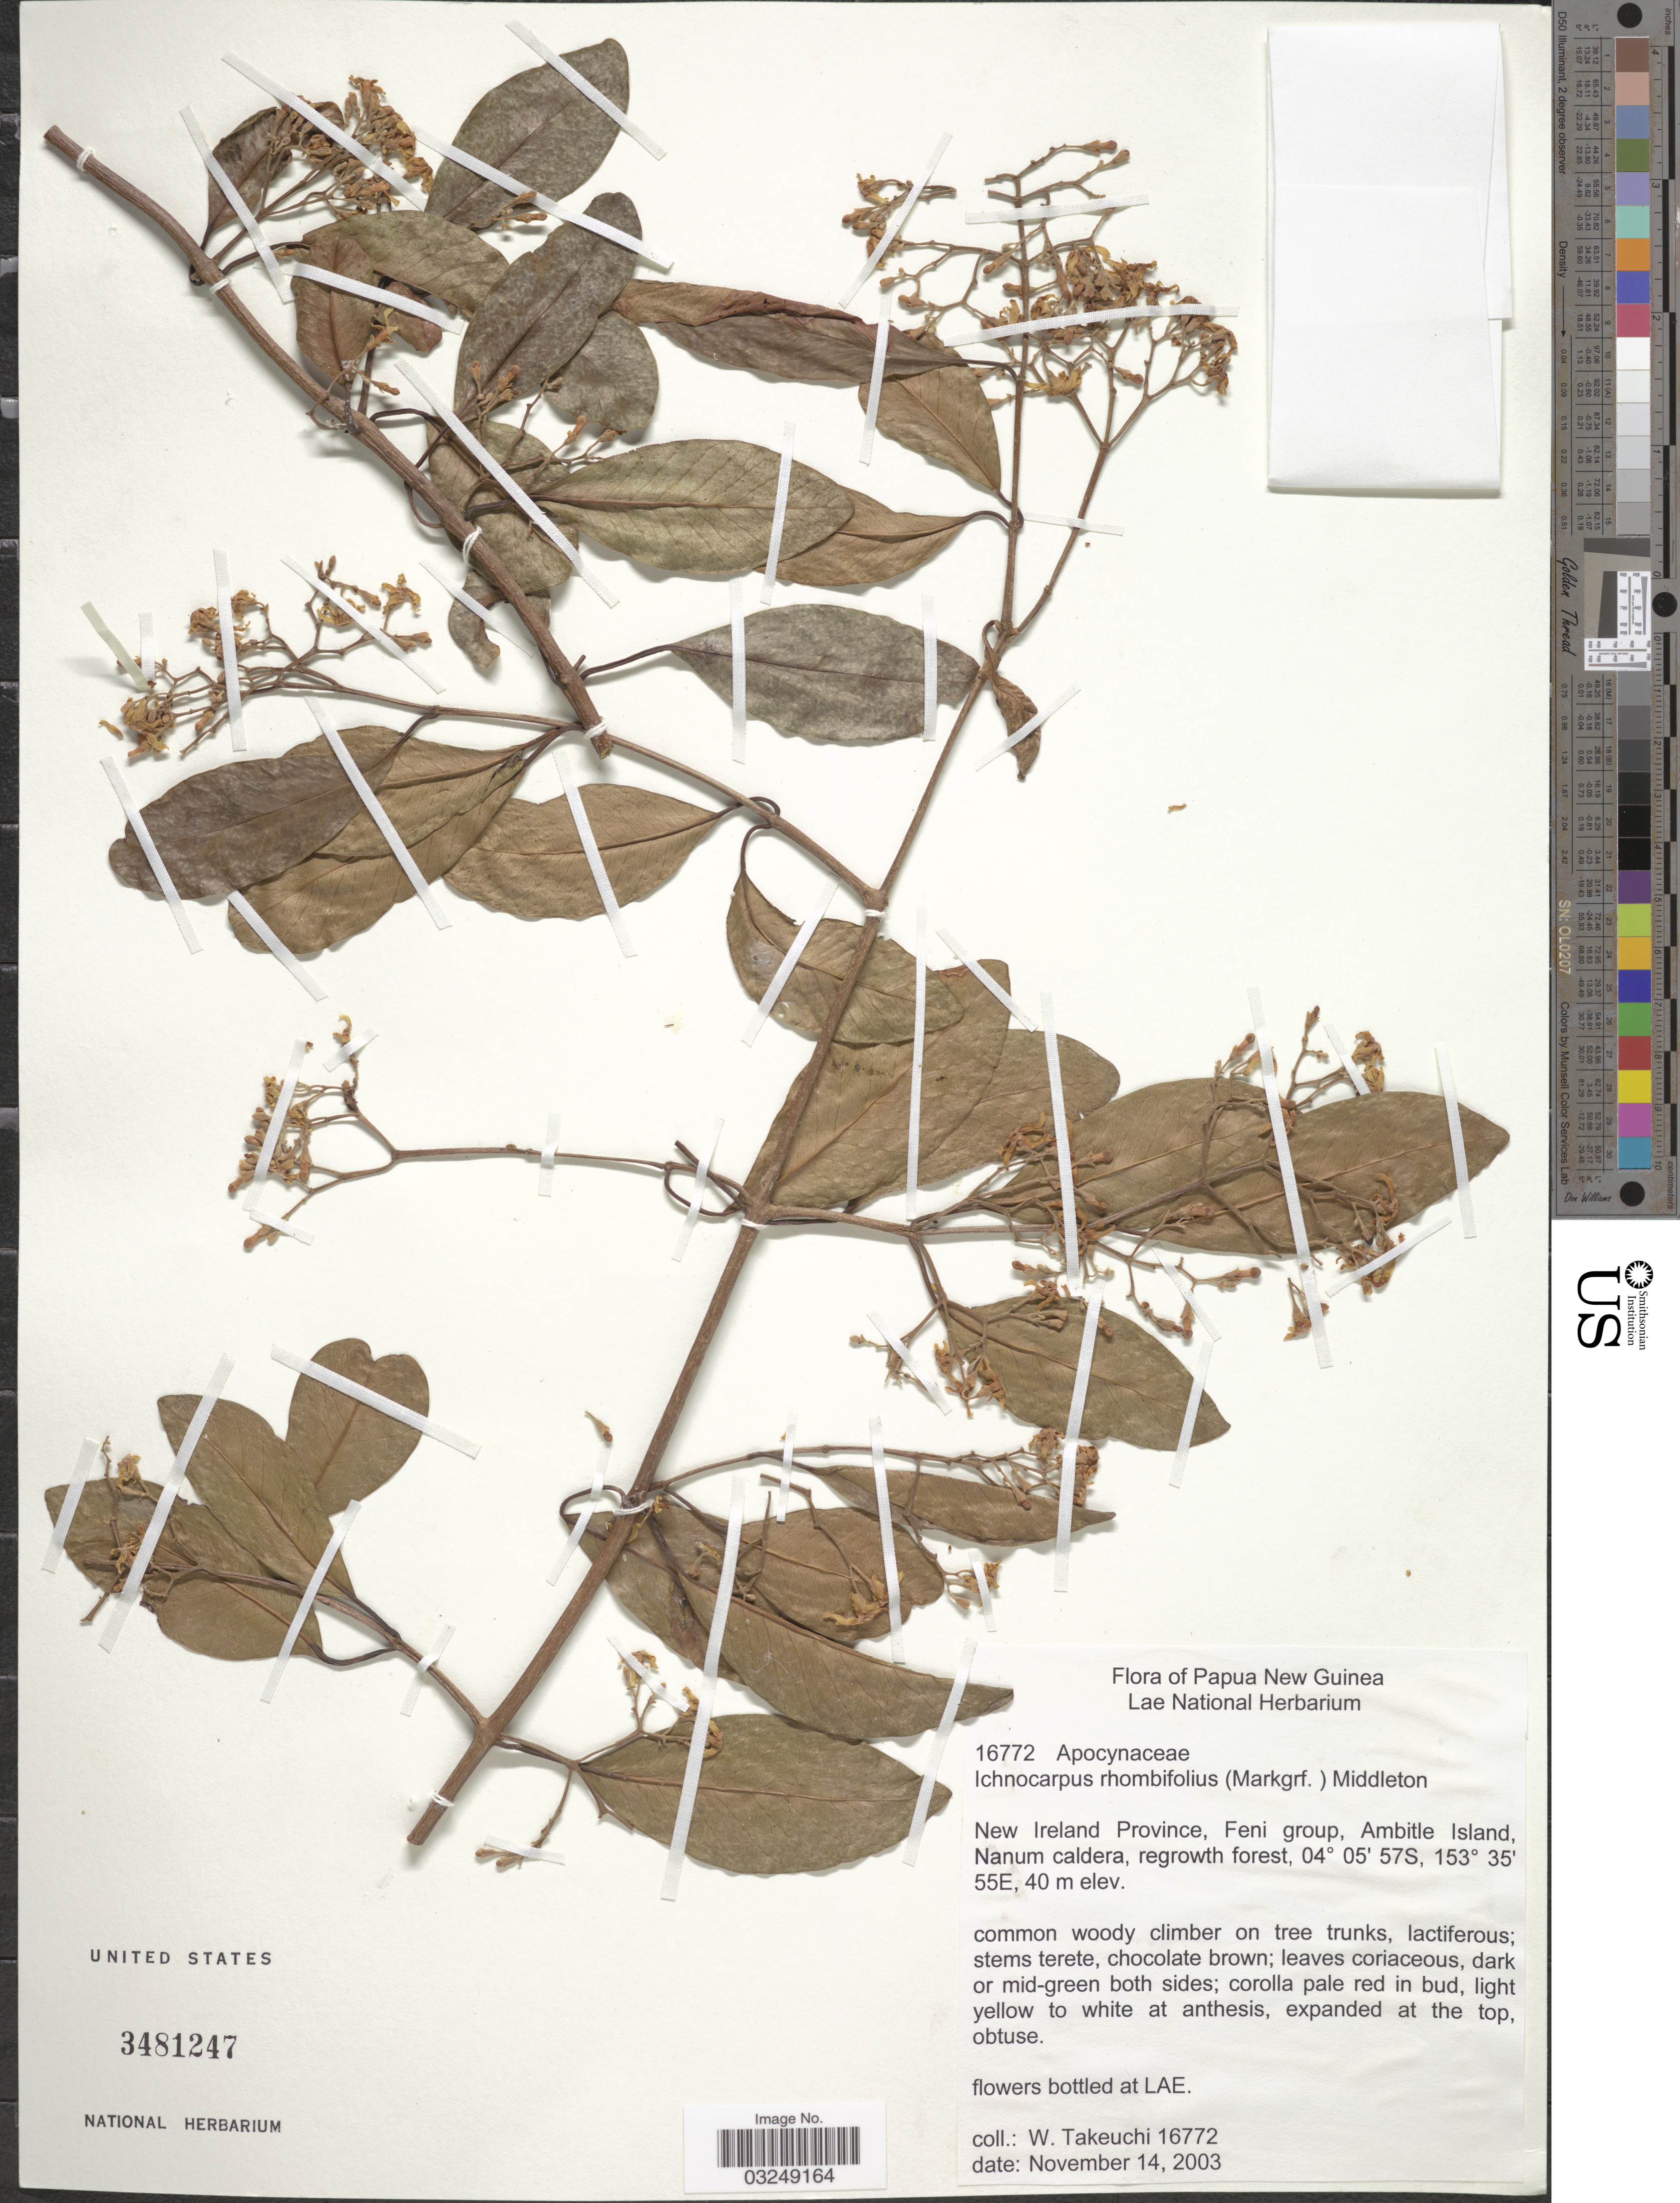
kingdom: Plantae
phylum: Tracheophyta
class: Magnoliopsida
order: Gentianales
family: Apocynaceae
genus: Ichnocarpus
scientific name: Ichnocarpus rhombifolius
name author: (Markgr.) D.J. Middleton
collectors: W. Takeuchi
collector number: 16772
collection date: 2003-11-14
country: Papua New Guinea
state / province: New Ireland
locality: Feni group, Ambitle Island, Nanum caldera.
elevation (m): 40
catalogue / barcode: US 3481247